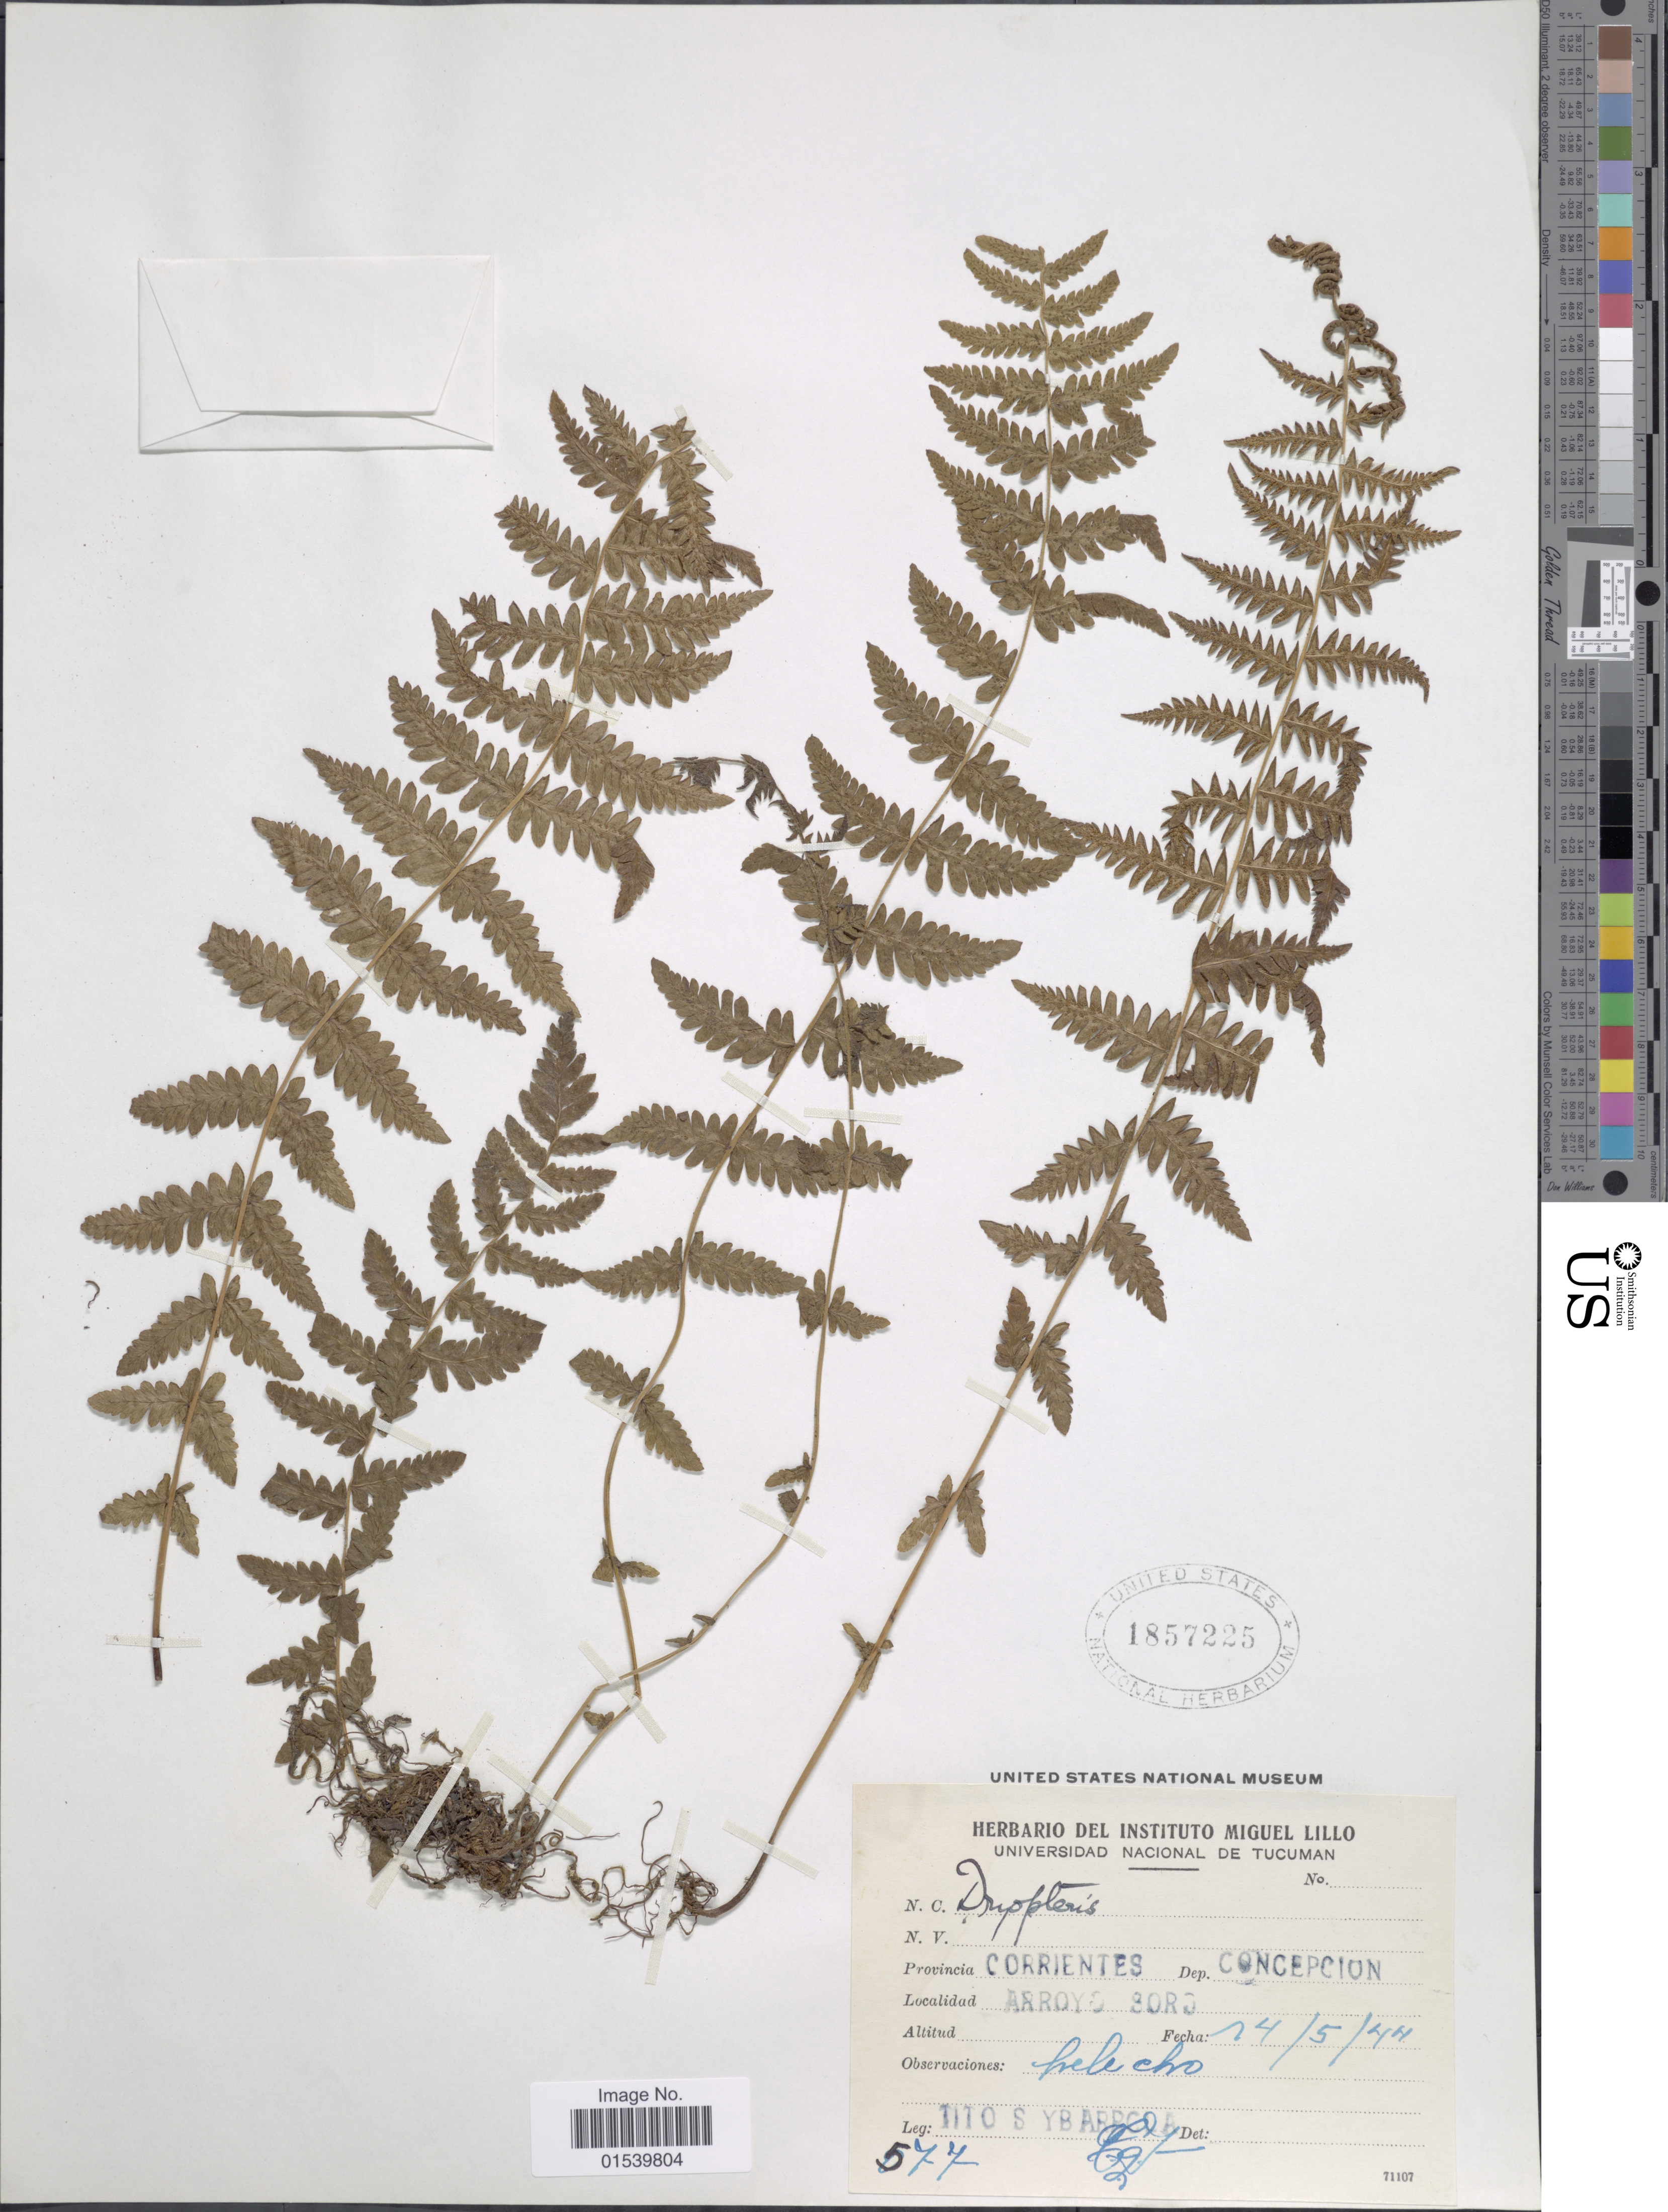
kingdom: Plantae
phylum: Tracheophyta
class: Polypodiopsida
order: Polypodiales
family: Thelypteridaceae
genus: Amauropelta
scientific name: Amauropelta argentina (Hieron.) comb. nov., ined. 2015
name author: (Hieron.)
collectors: T. Ybarrola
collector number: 577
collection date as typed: Transcribed d/m/y: 14/5/44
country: Guinea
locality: Provincia Corrientes, Dep. Concepcion, Arroyo Boro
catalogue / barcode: US 1857225